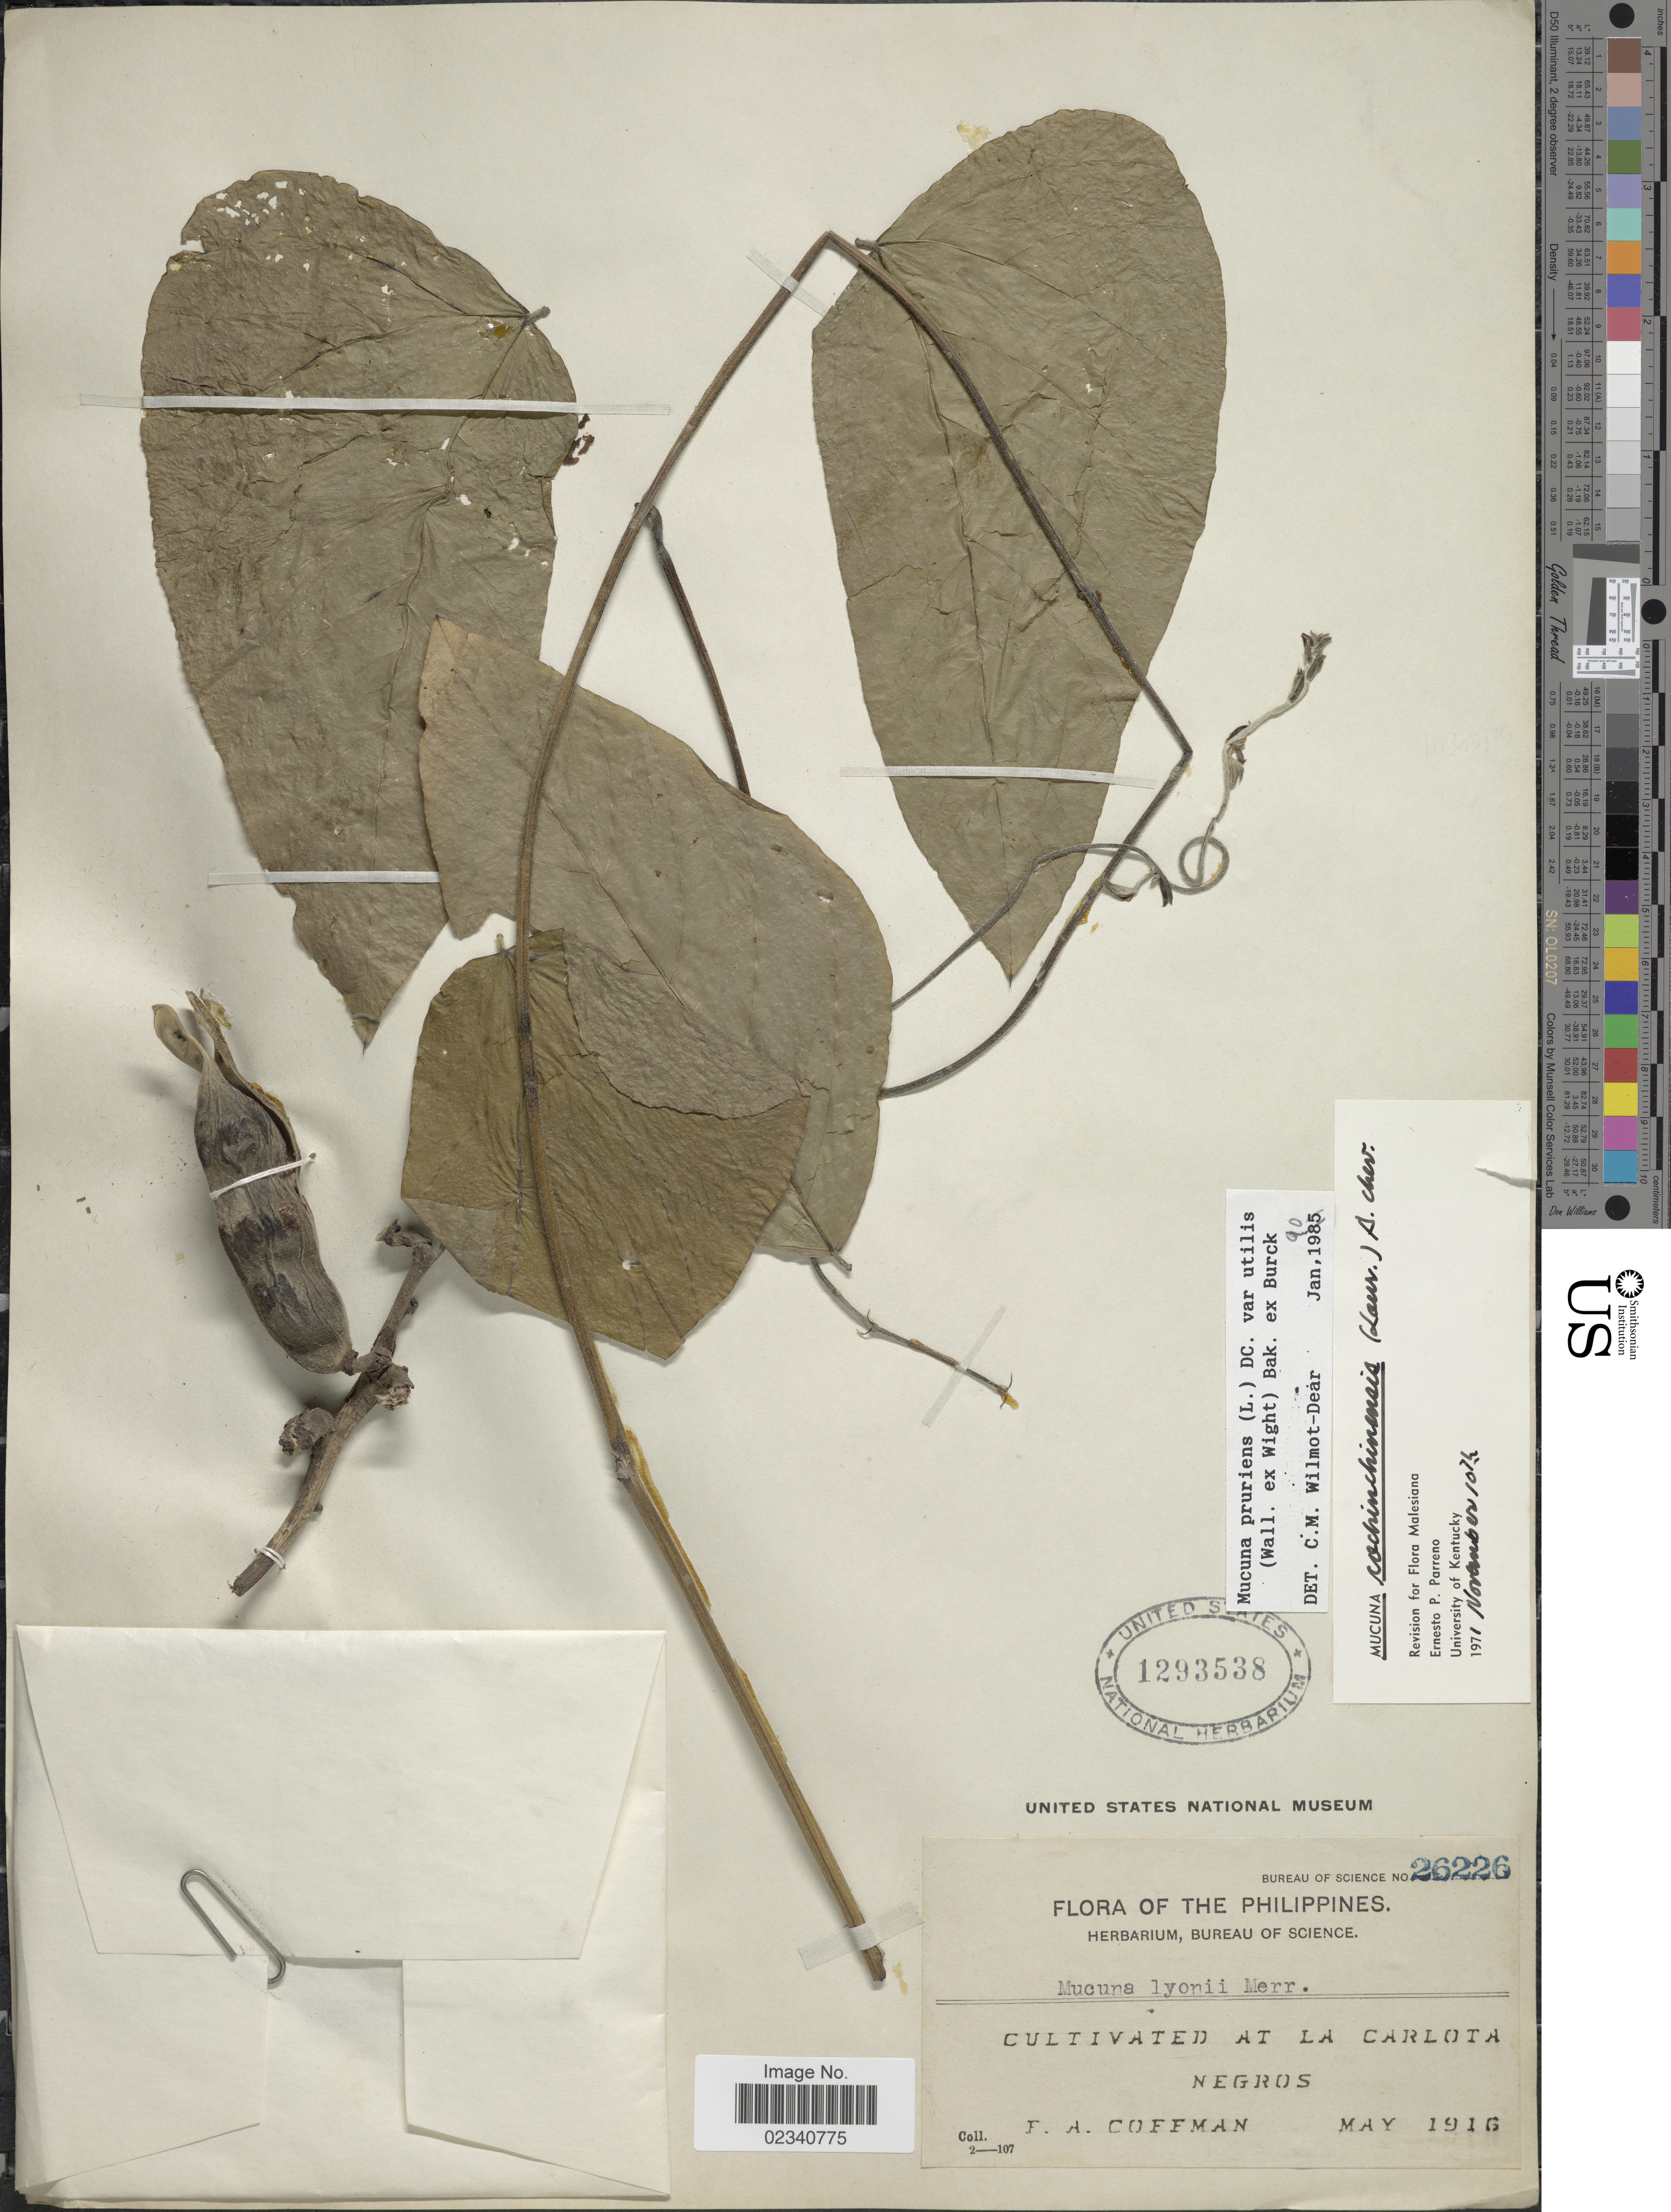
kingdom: Plantae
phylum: Tracheophyta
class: Magnoliopsida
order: Fabales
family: Fabaceae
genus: Mucuna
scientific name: Mucuna pruriens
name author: (L.) DC.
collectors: F. Coffman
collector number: Bureau of Science 26226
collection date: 1916-05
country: Philippines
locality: Cultivated in La Carlota Negros.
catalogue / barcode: US 1293538